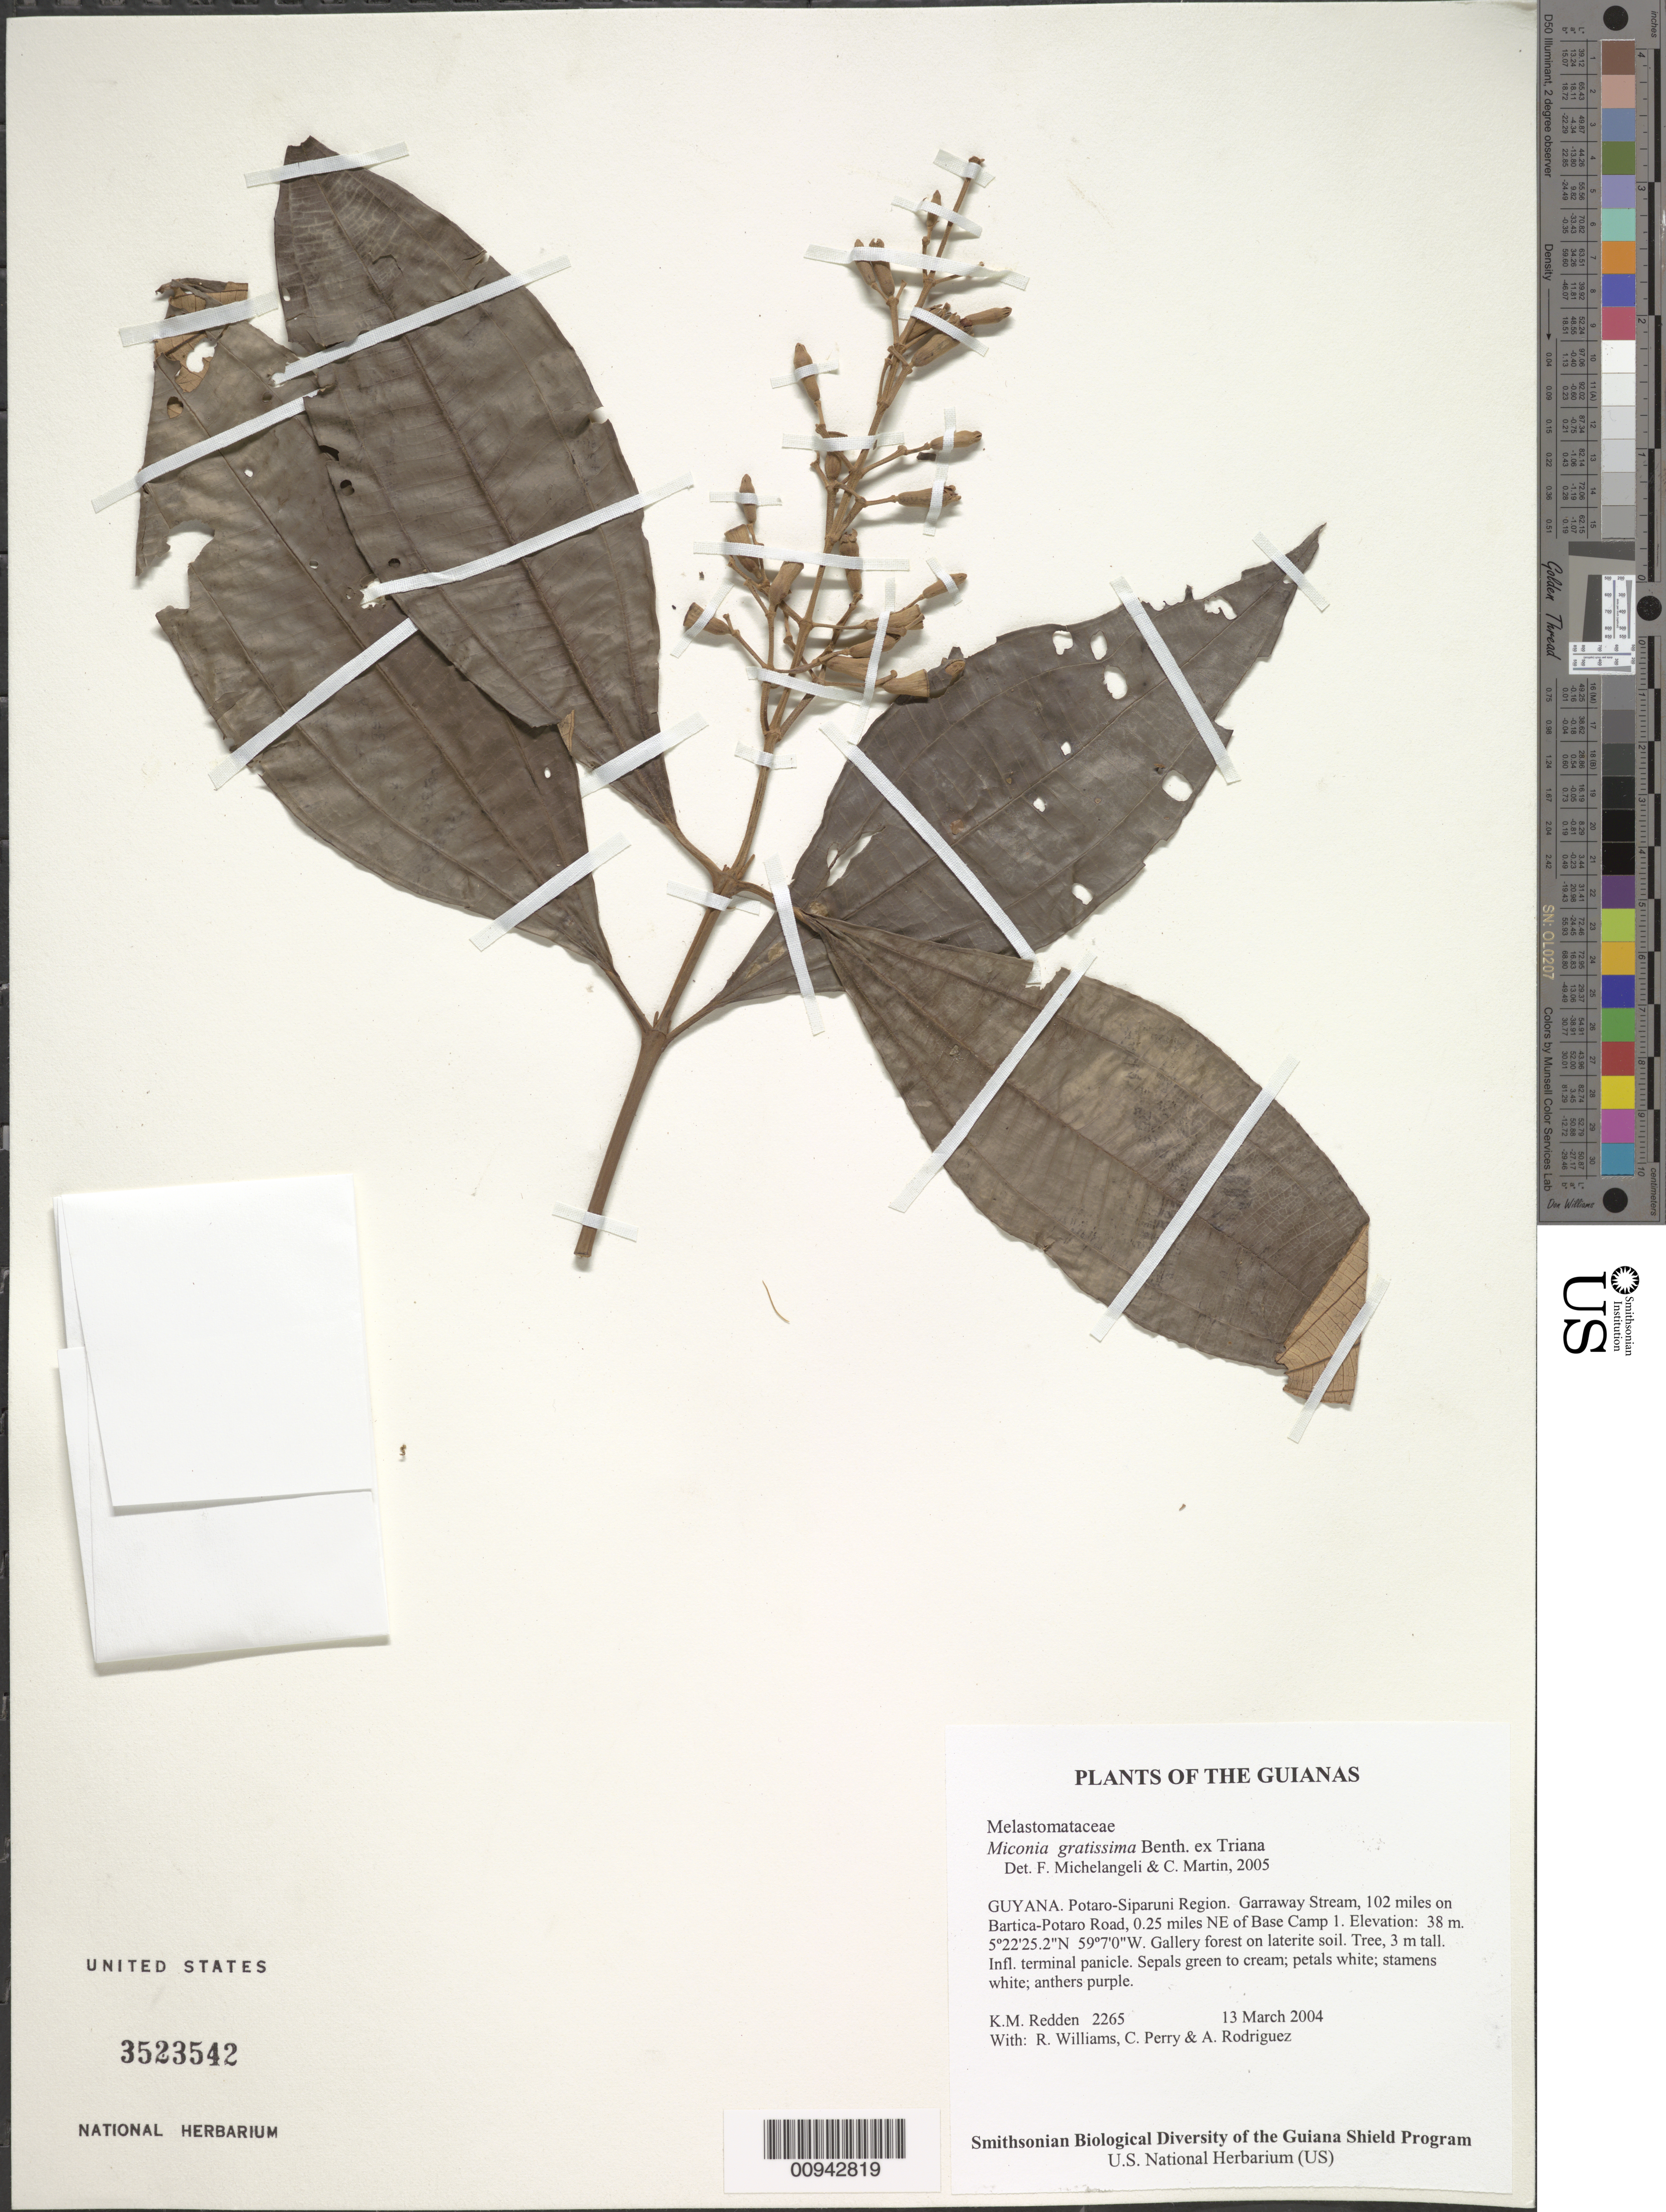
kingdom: Plantae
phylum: Tracheophyta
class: Magnoliopsida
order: Myrtales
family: Melastomataceae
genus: Miconia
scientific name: Miconia gratissima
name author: Benth. ex Triana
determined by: Michelangeli, F. A.; Martin, C.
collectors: K. M. Redden, R. Williams, C. Perry & A. Rodriguez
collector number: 2265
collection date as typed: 13 March 2004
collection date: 2004-03-13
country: Guyana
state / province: Potaro-Siparuni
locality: Garraway Stream, 102 miles on Bartica-Potaro Road, 0.25 miles NE of Base Camp 1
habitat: Gallery forest on laterite soil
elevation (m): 38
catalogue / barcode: US 3523542